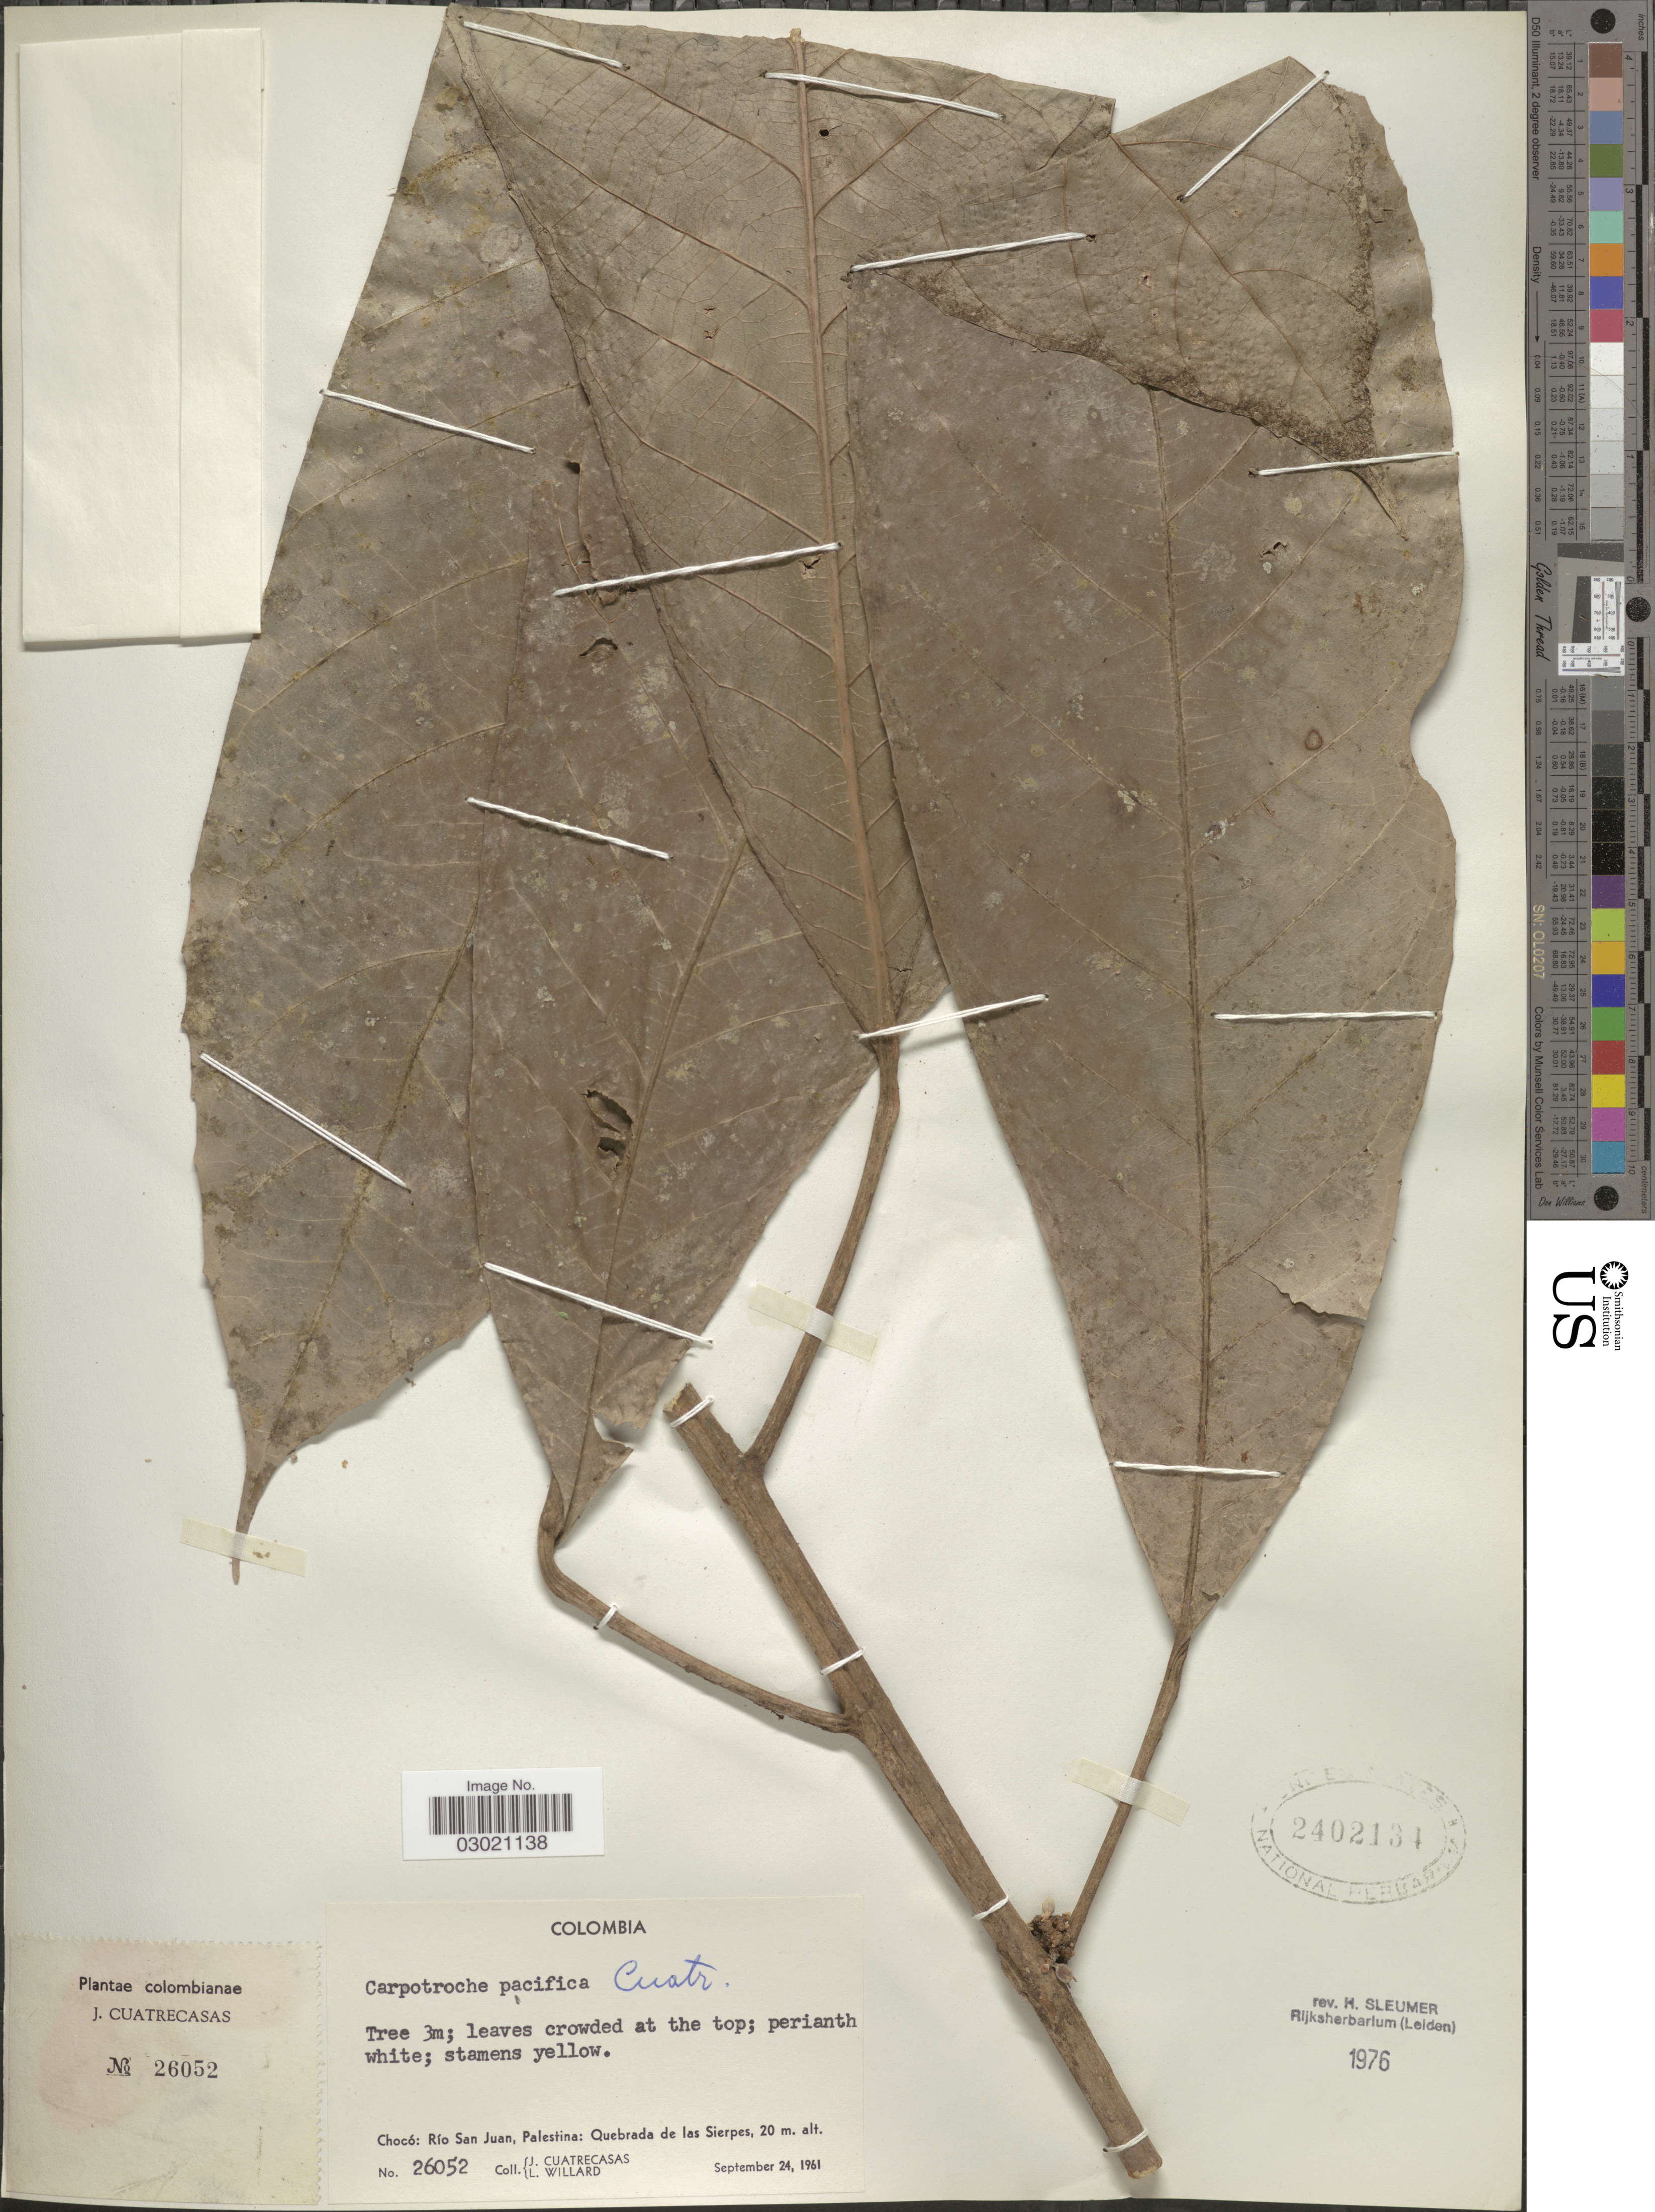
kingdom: Plantae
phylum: Tracheophyta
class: Magnoliopsida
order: Malpighiales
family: Achariaceae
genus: Carpotroche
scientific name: Carpotroche pacifica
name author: (Cuatrec.) Cuatrec.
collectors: J. Cuatrecasas & L. Willard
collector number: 26052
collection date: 1961-09-24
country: Colombia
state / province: Chocó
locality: Río San Juan, Palestina: Quebrada de las Sierpes.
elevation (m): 20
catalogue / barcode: US 2402134